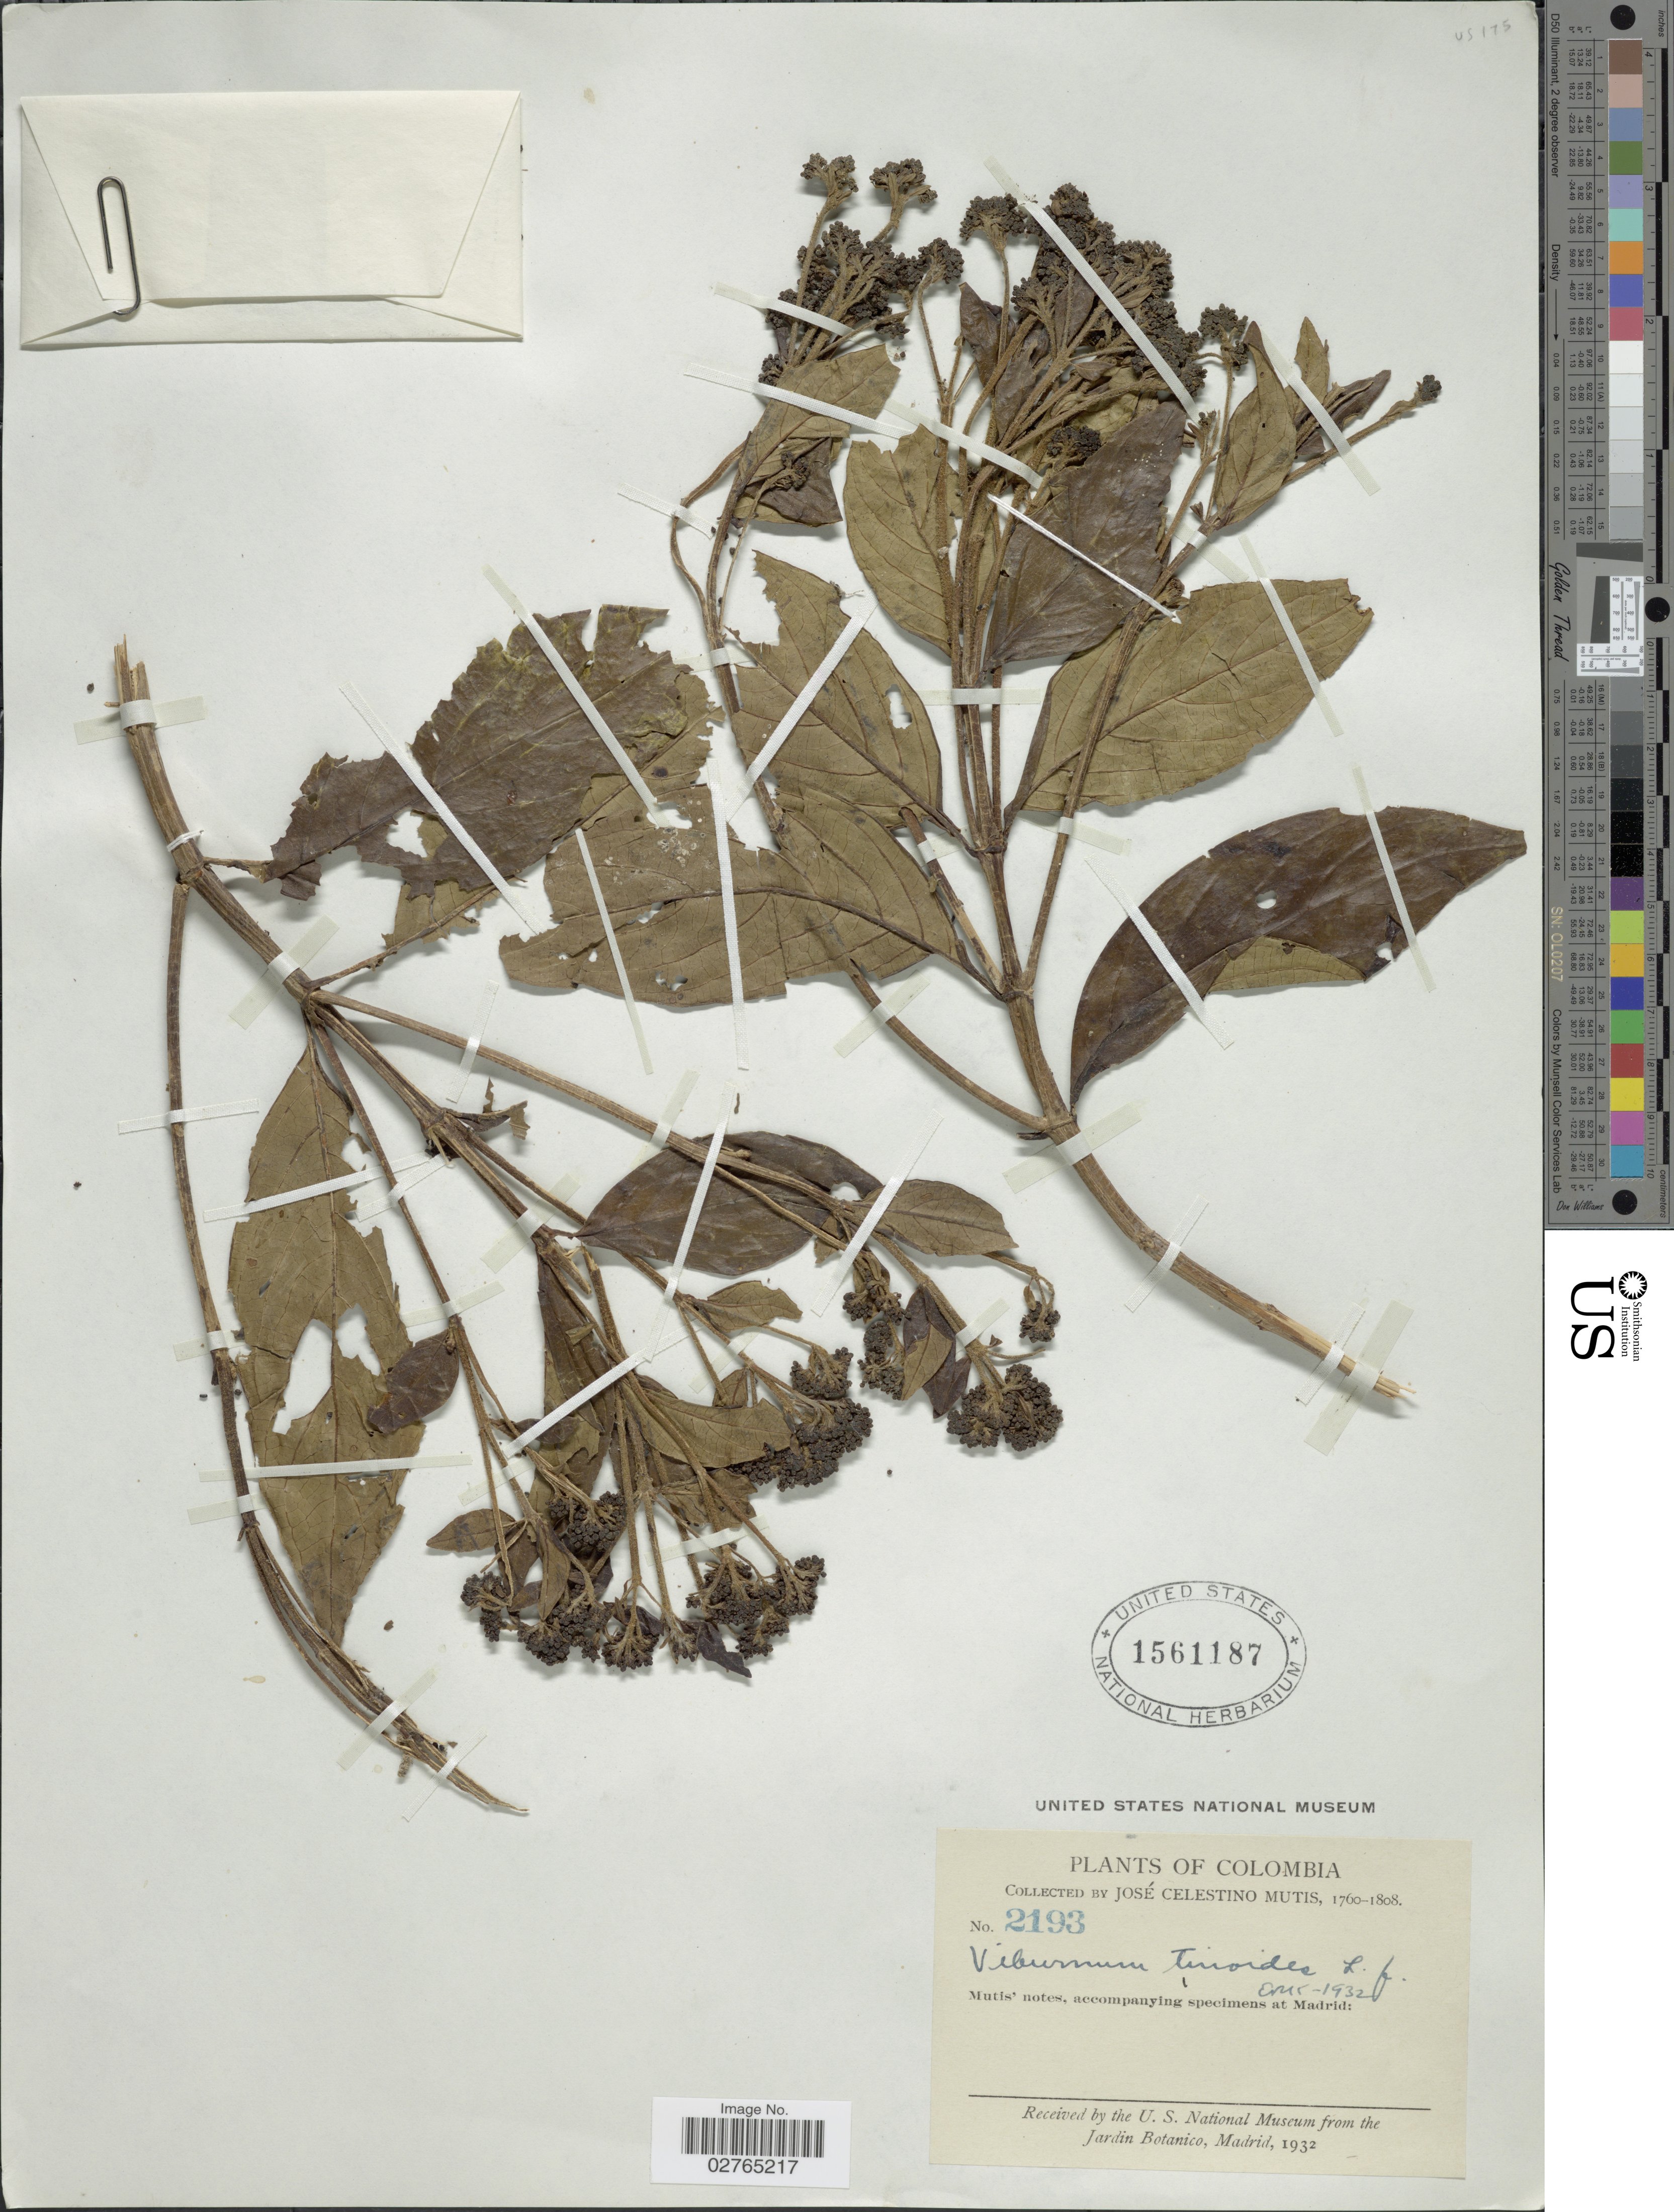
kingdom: Plantae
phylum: Tracheophyta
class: Magnoliopsida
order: Dipsacales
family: Viburnaceae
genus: Viburnum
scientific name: Viburnum tinoides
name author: L. f.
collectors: J. C. B. Mutis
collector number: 2193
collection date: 1760/1808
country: Colombia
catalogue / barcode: US 1561187